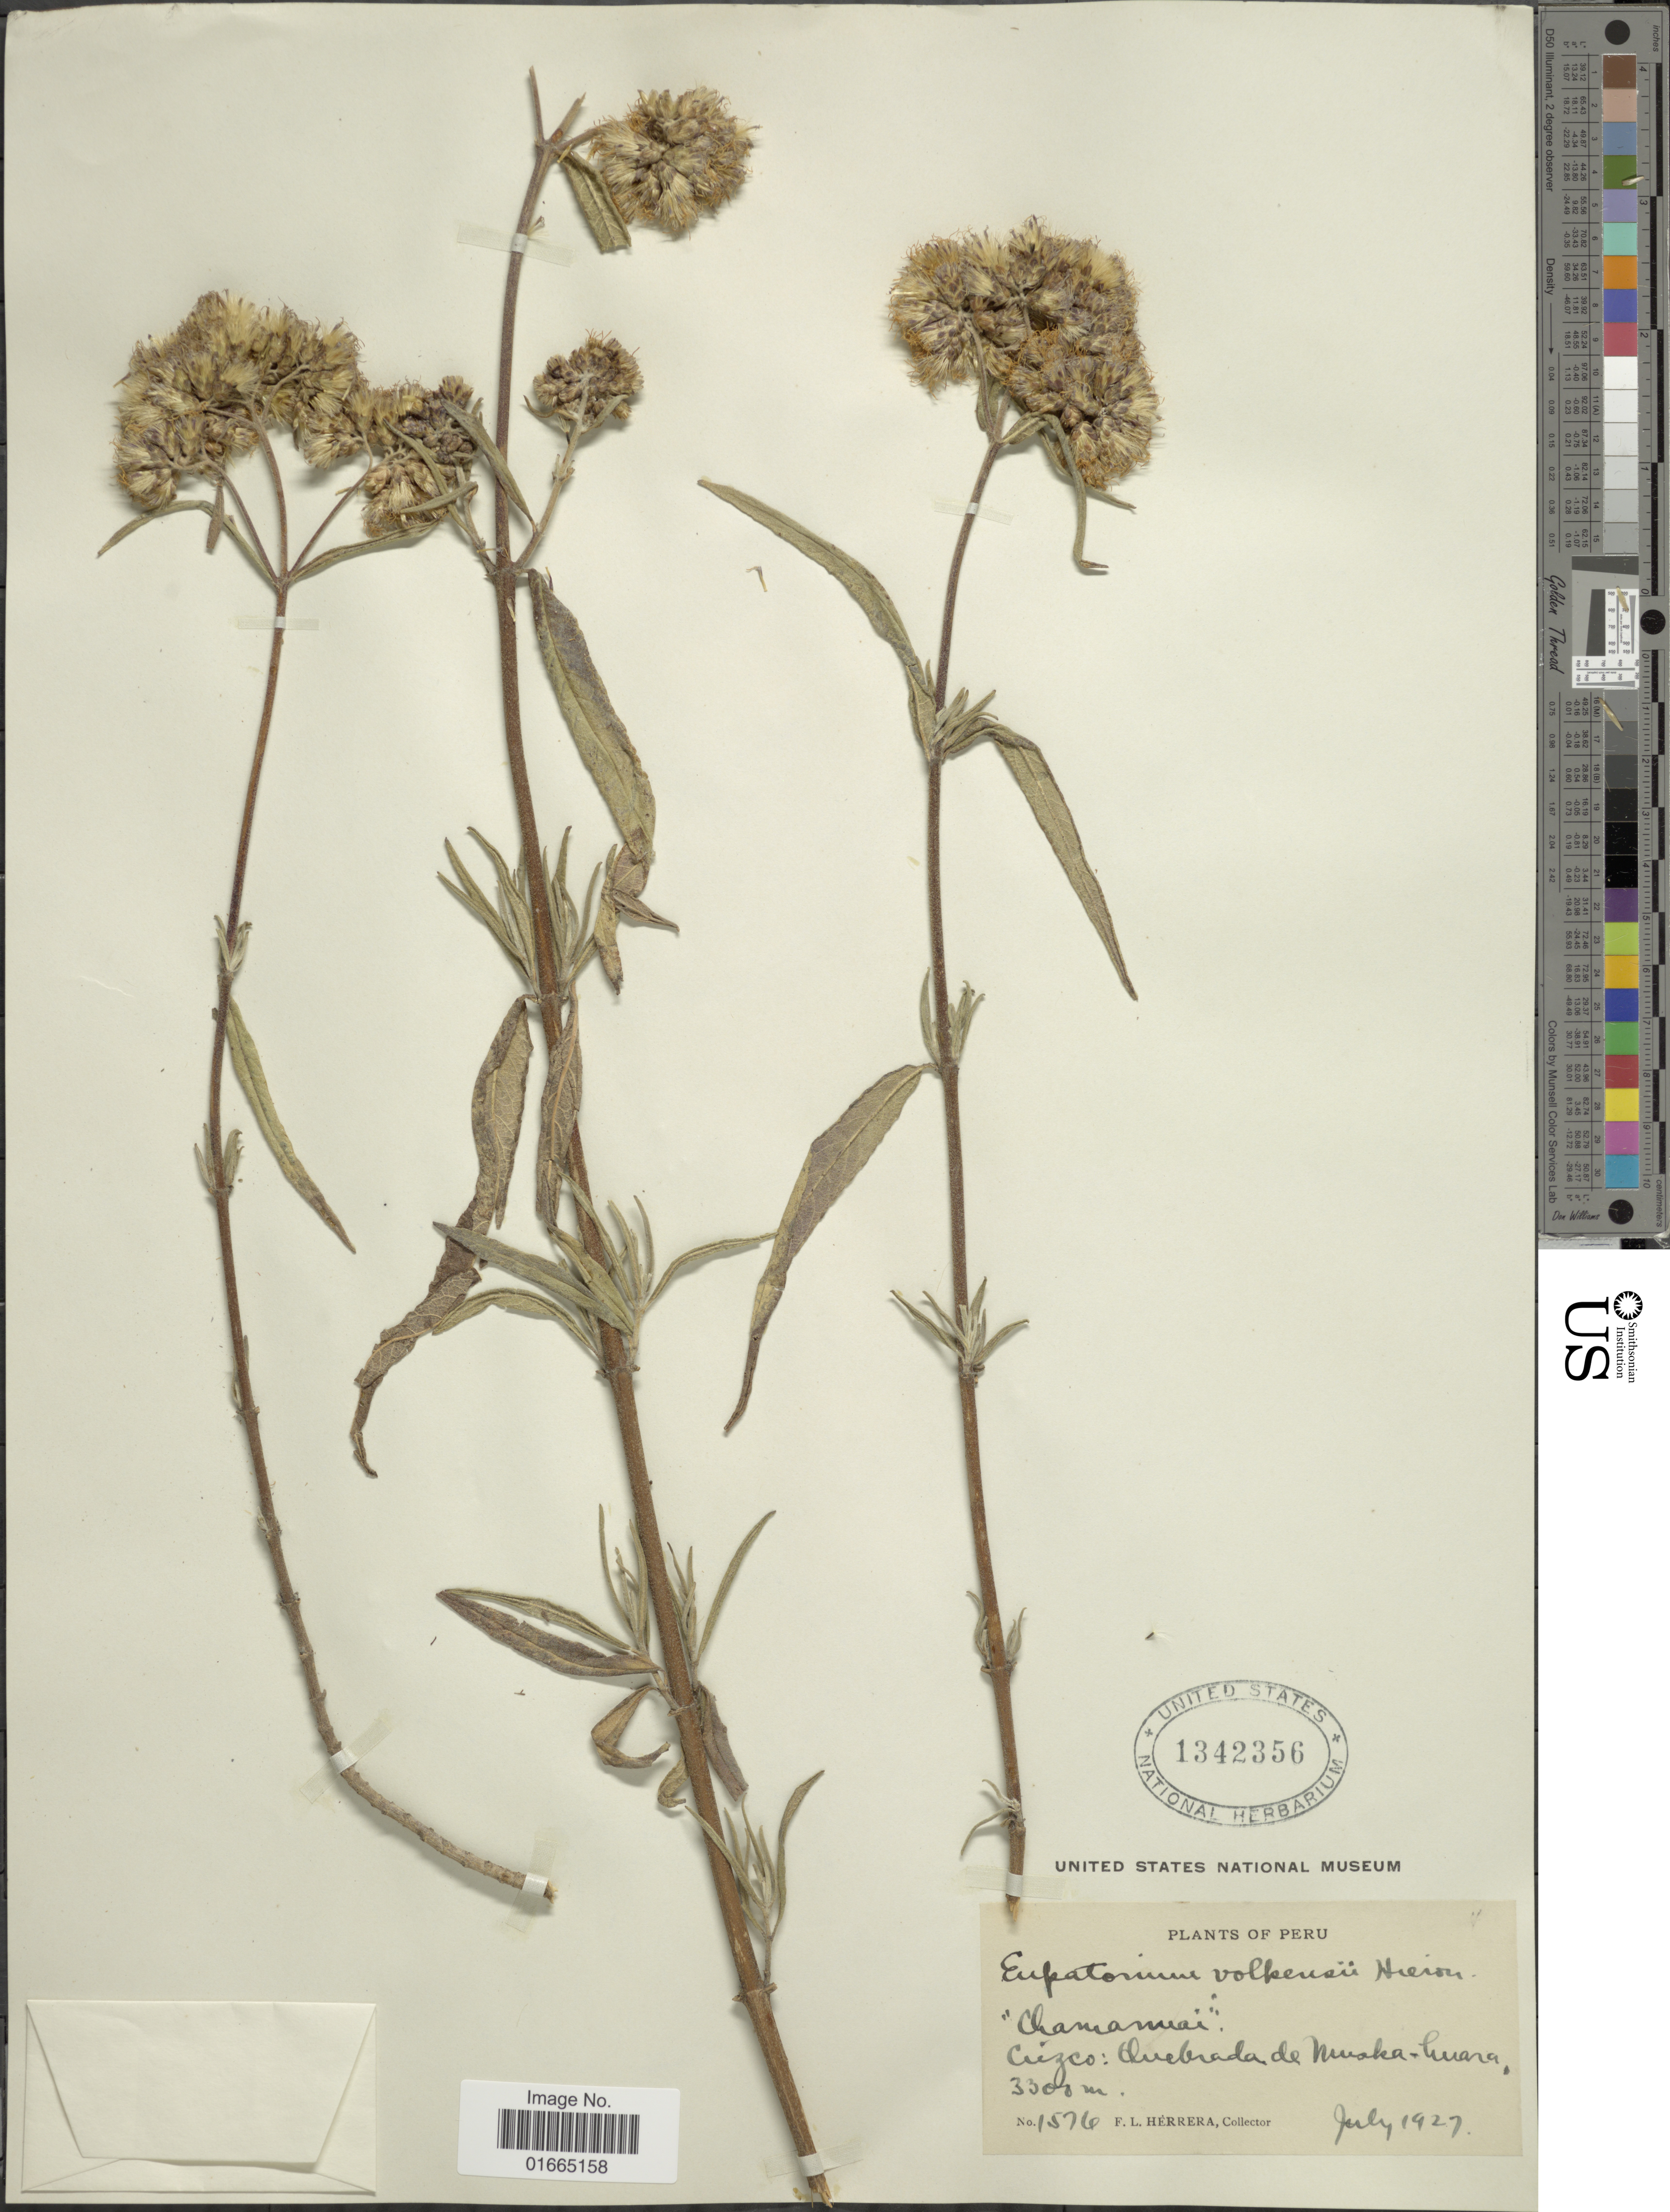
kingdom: Plantae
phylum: Tracheophyta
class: Magnoliopsida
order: Asterales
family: Asteraceae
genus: Cronquistianthus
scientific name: Cronquistianthus volkensii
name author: (Hieron.) R.M. King & H. Rob.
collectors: F. L. Herrera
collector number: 1576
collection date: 1927-07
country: Peru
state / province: Cusco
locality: Quebrada de Nuska-huara.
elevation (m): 3300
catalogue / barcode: US 1342356